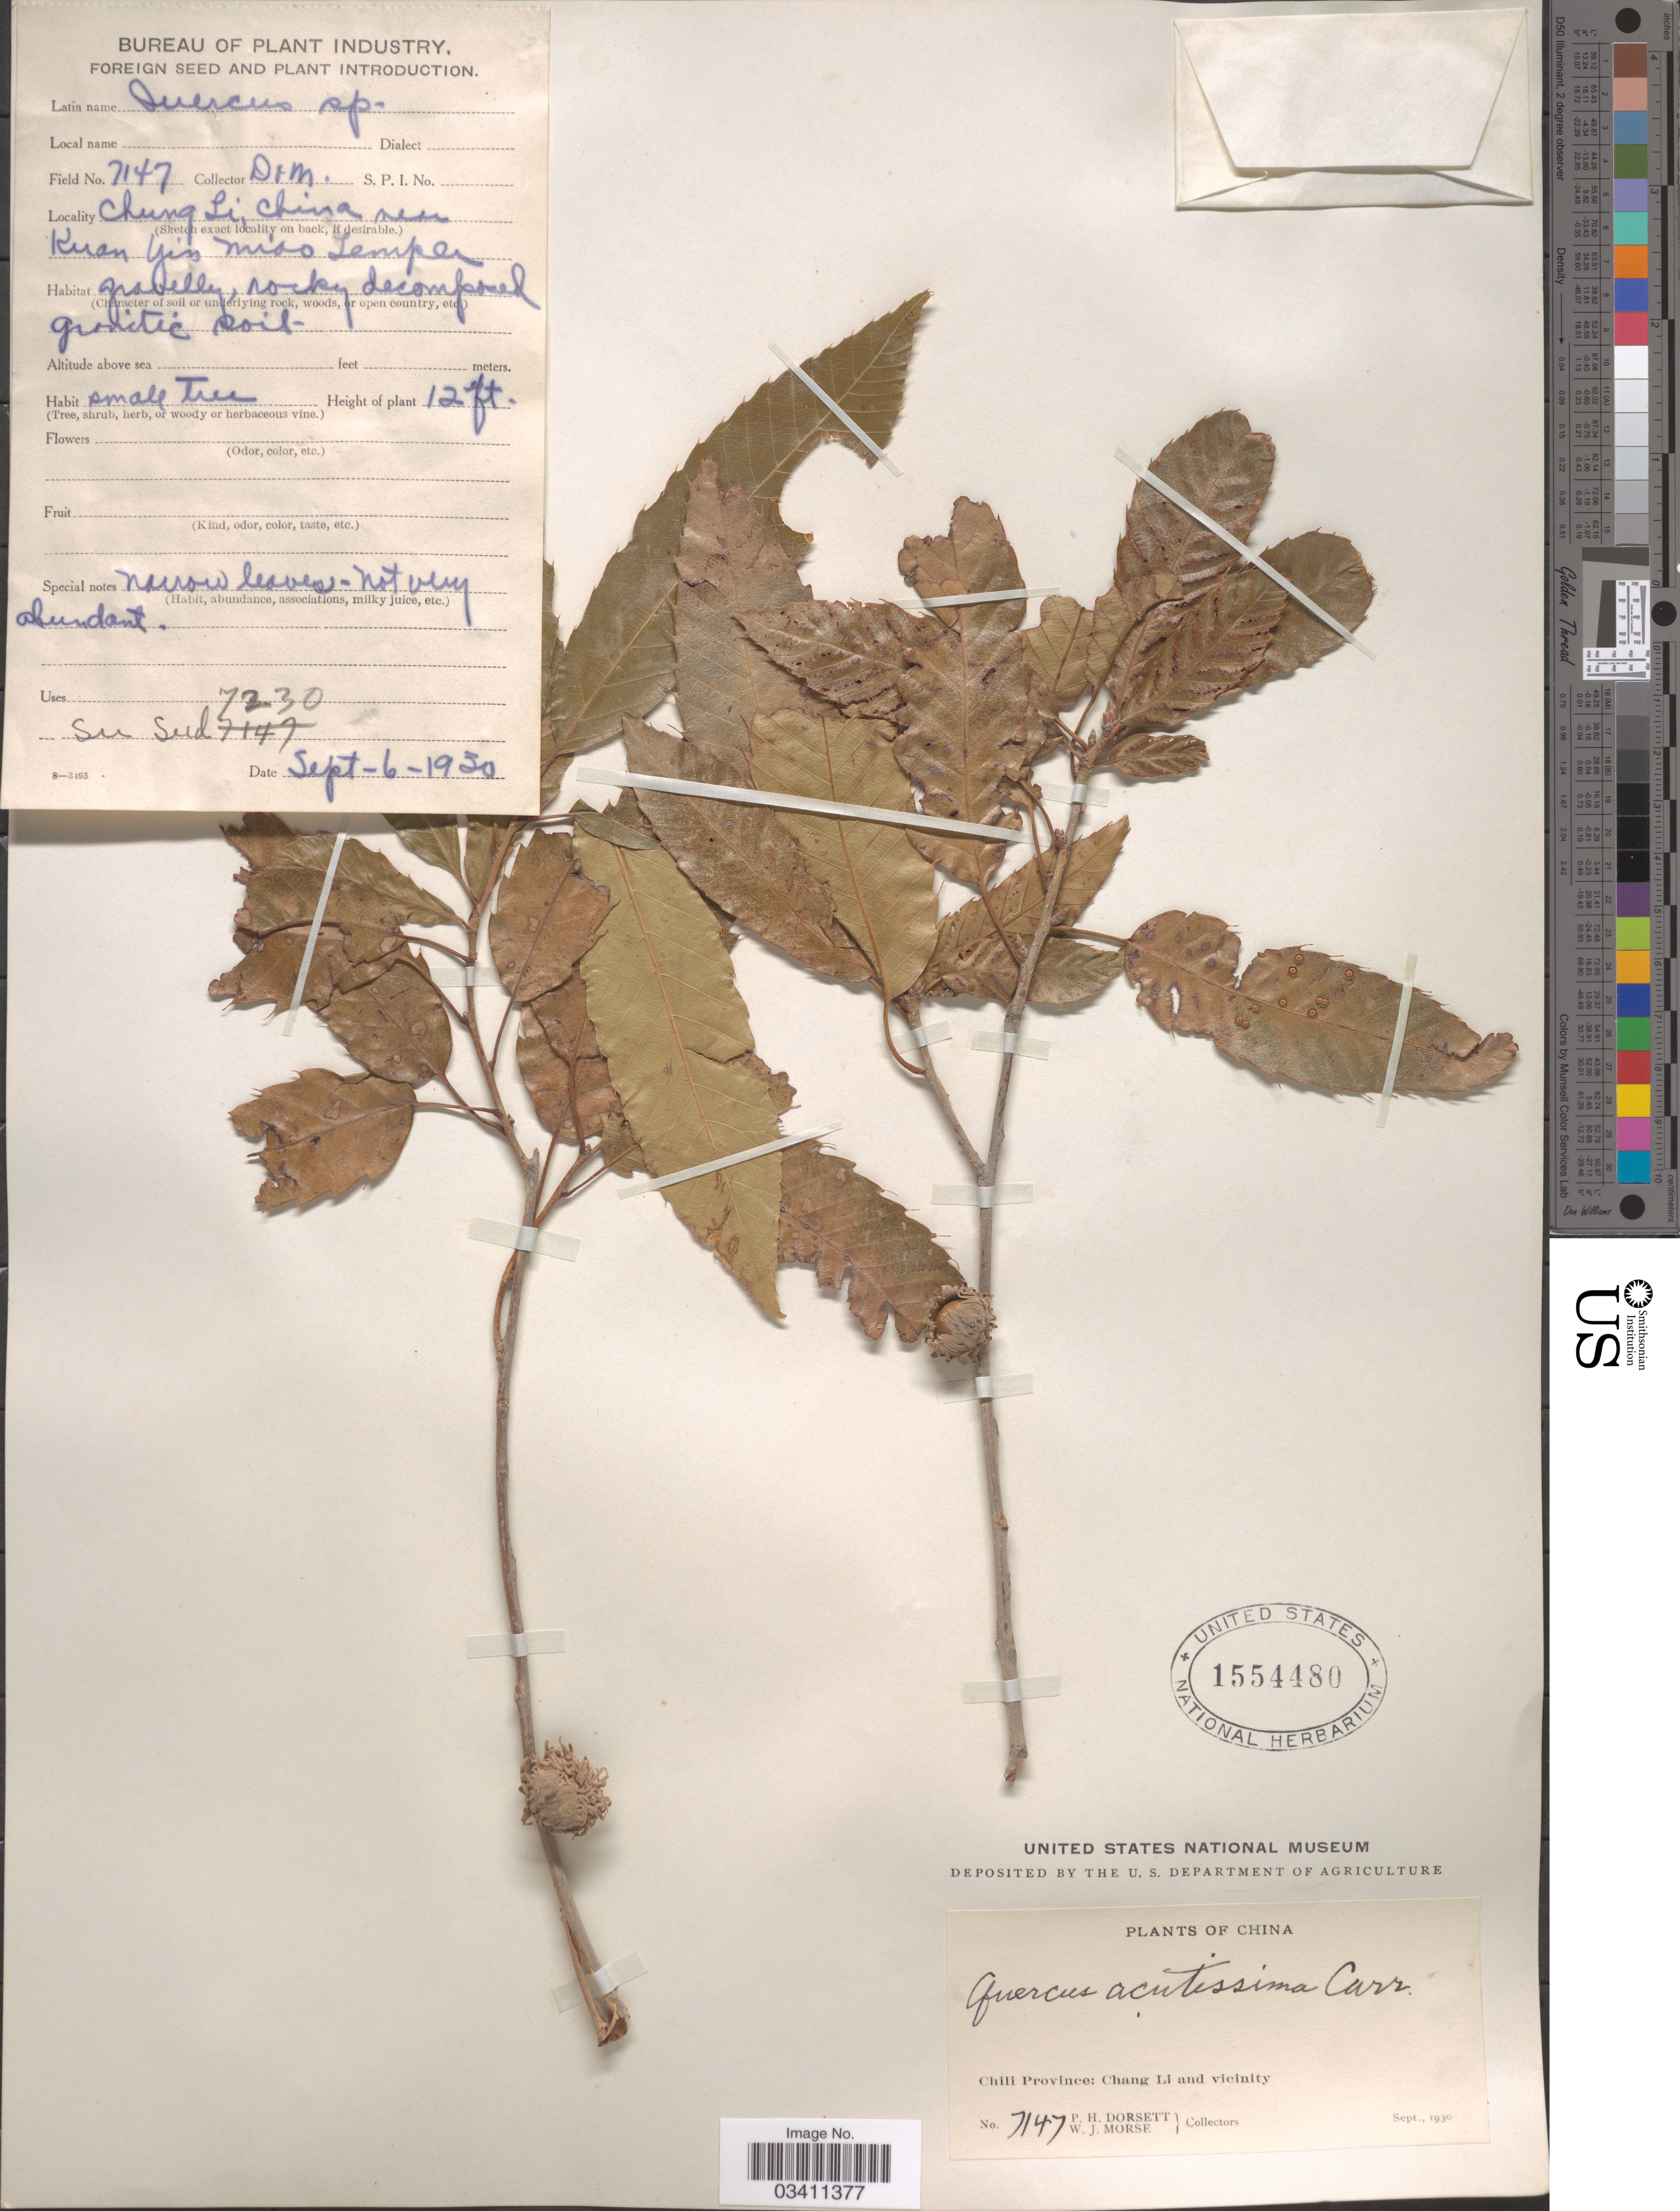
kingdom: Plantae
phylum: Tracheophyta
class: Magnoliopsida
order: Fagales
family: Fagaceae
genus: Quercus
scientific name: Quercus acutissima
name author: Carruth.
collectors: P. H. Dorsett & W. J. Morse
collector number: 7147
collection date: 1930-09-06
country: China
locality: Chili Province: Chang Li and vicinity. Chung Li, China near Kuan Yin Miao Temper [interpreted].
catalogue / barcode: US 1554480